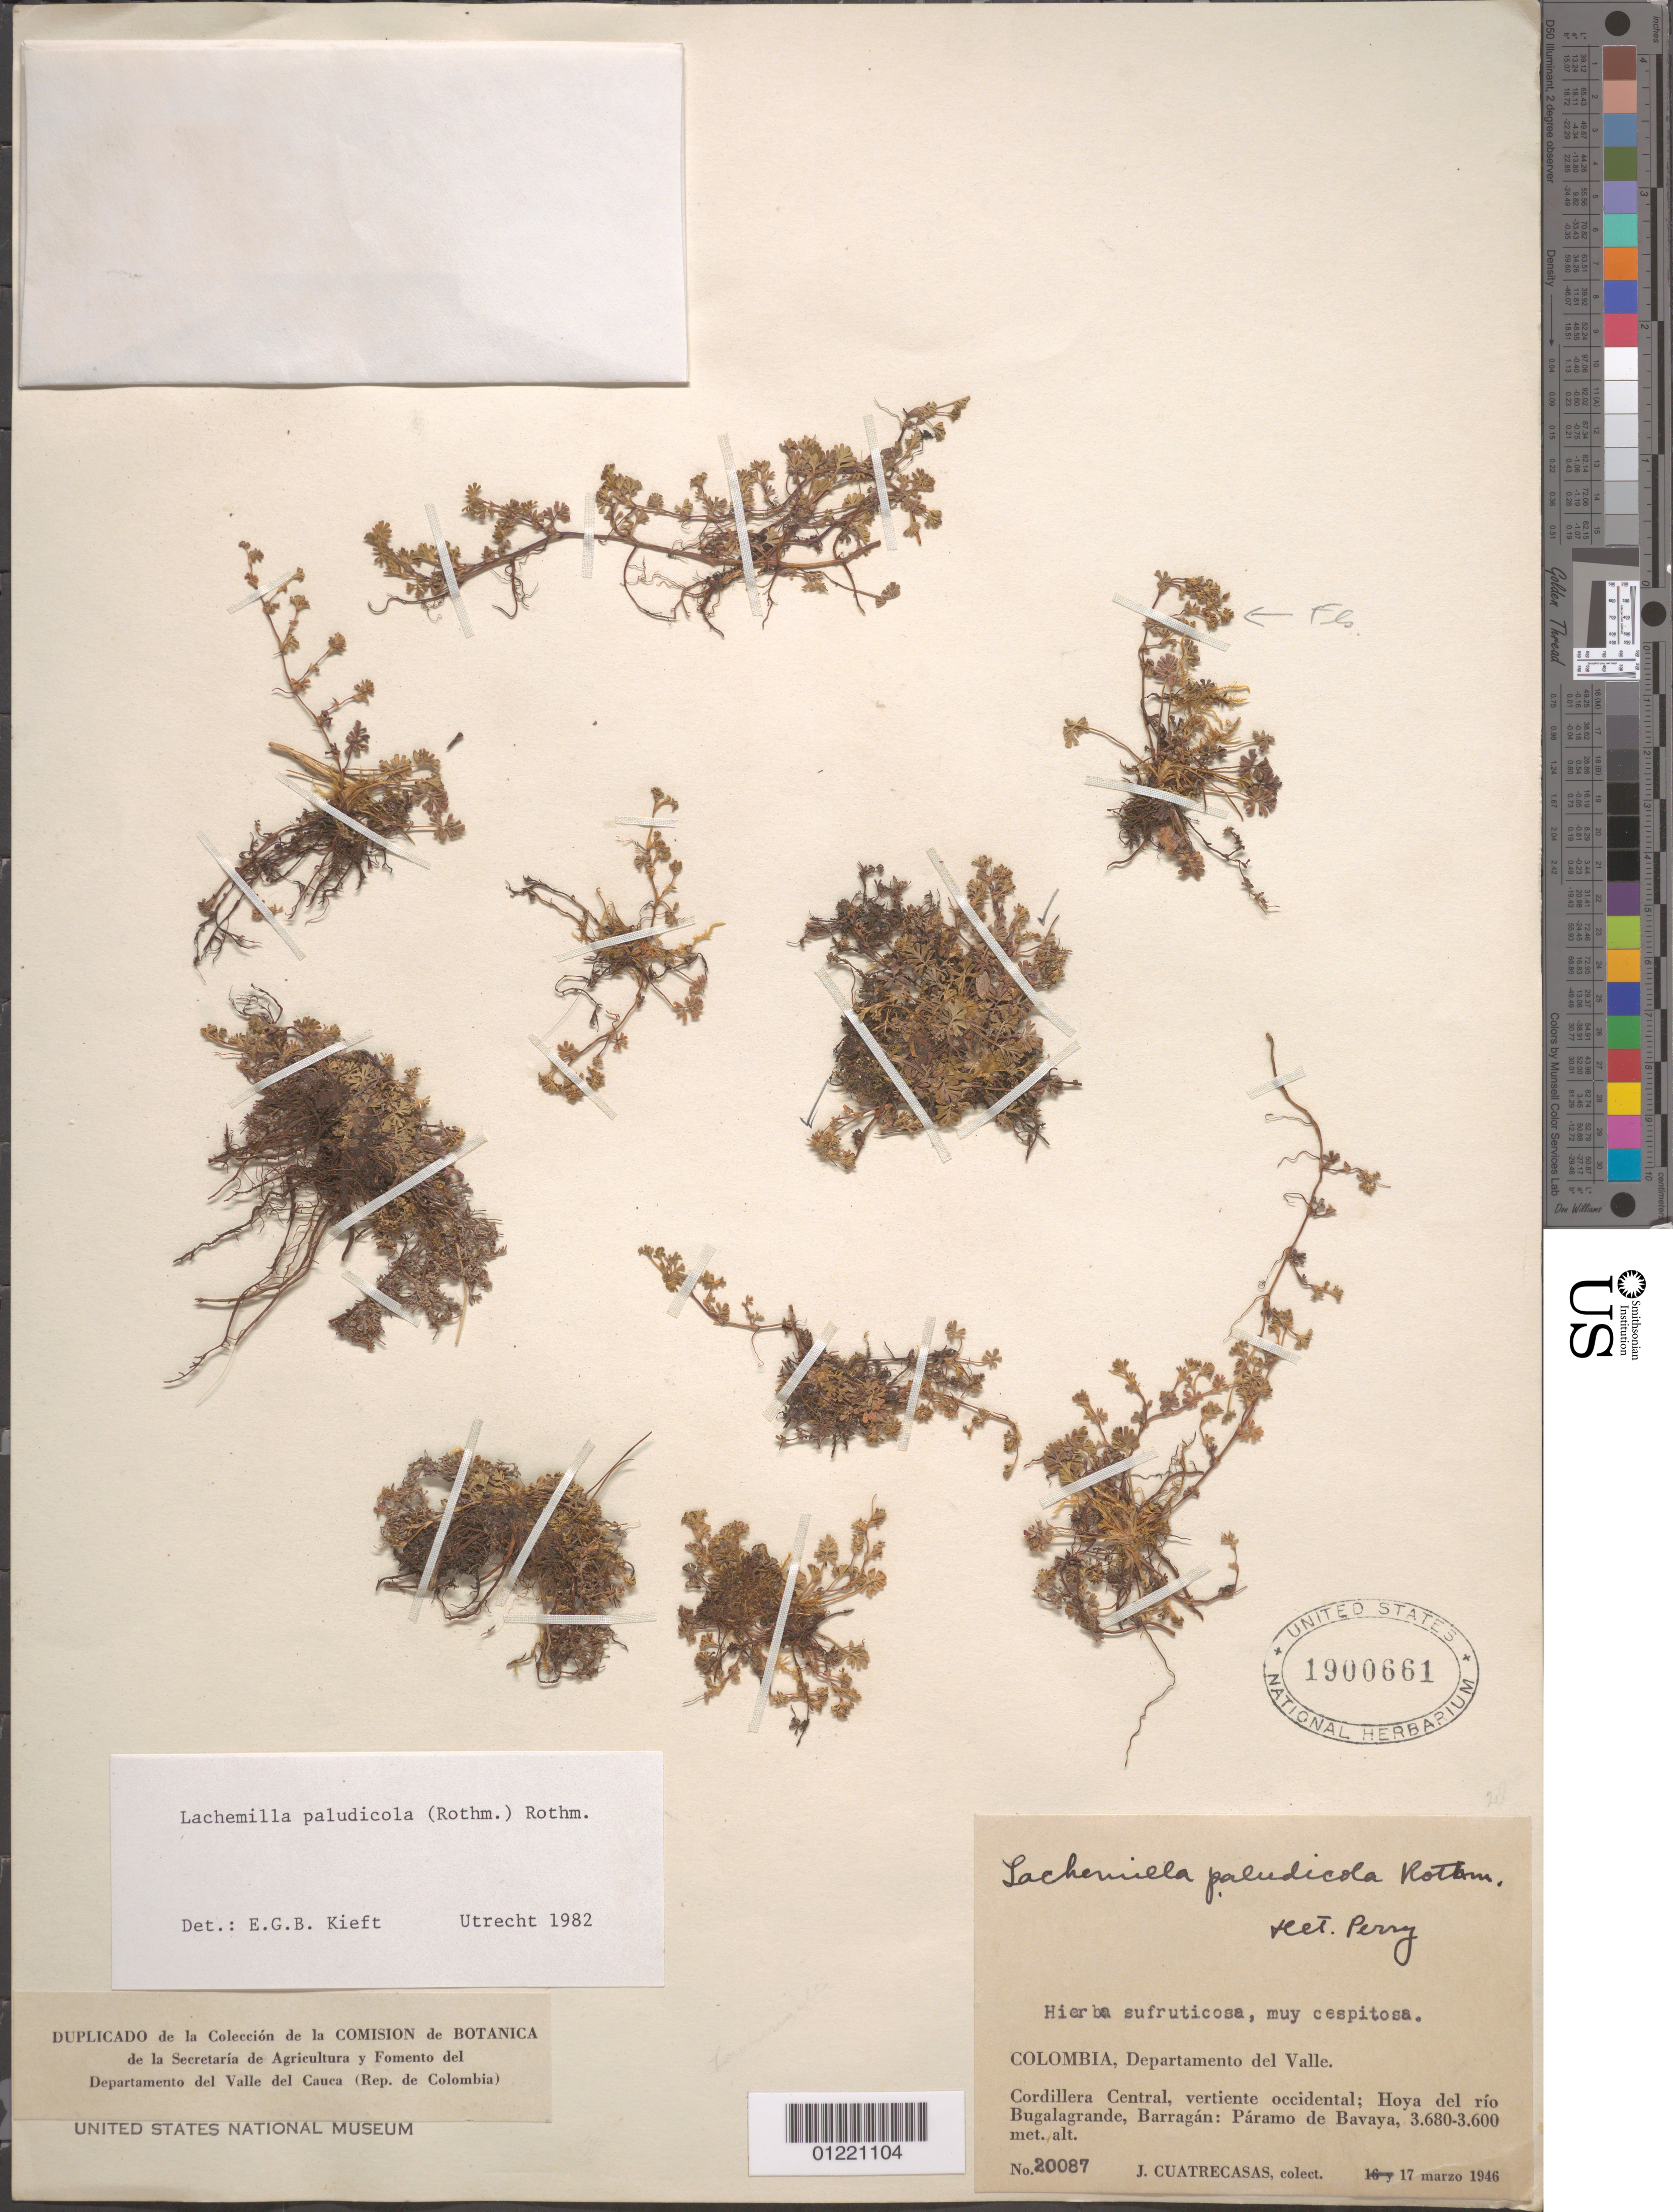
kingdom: Plantae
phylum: Tracheophyta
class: Magnoliopsida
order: Rosales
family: Rosaceae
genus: Lachemilla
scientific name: Lachemilla paludicola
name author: (Rothm.) Rothm.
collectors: J. Cuatrecasas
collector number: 20087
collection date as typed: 17 Mar 1946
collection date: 1946-03-17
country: Colombia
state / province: Valle del Cauca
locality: Cordillera Central; Vertiente Occidental; Hoya del Río Bugalagrande, Barragán: Páramo de Bavaya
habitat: paramo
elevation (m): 3600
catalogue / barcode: US 1900661